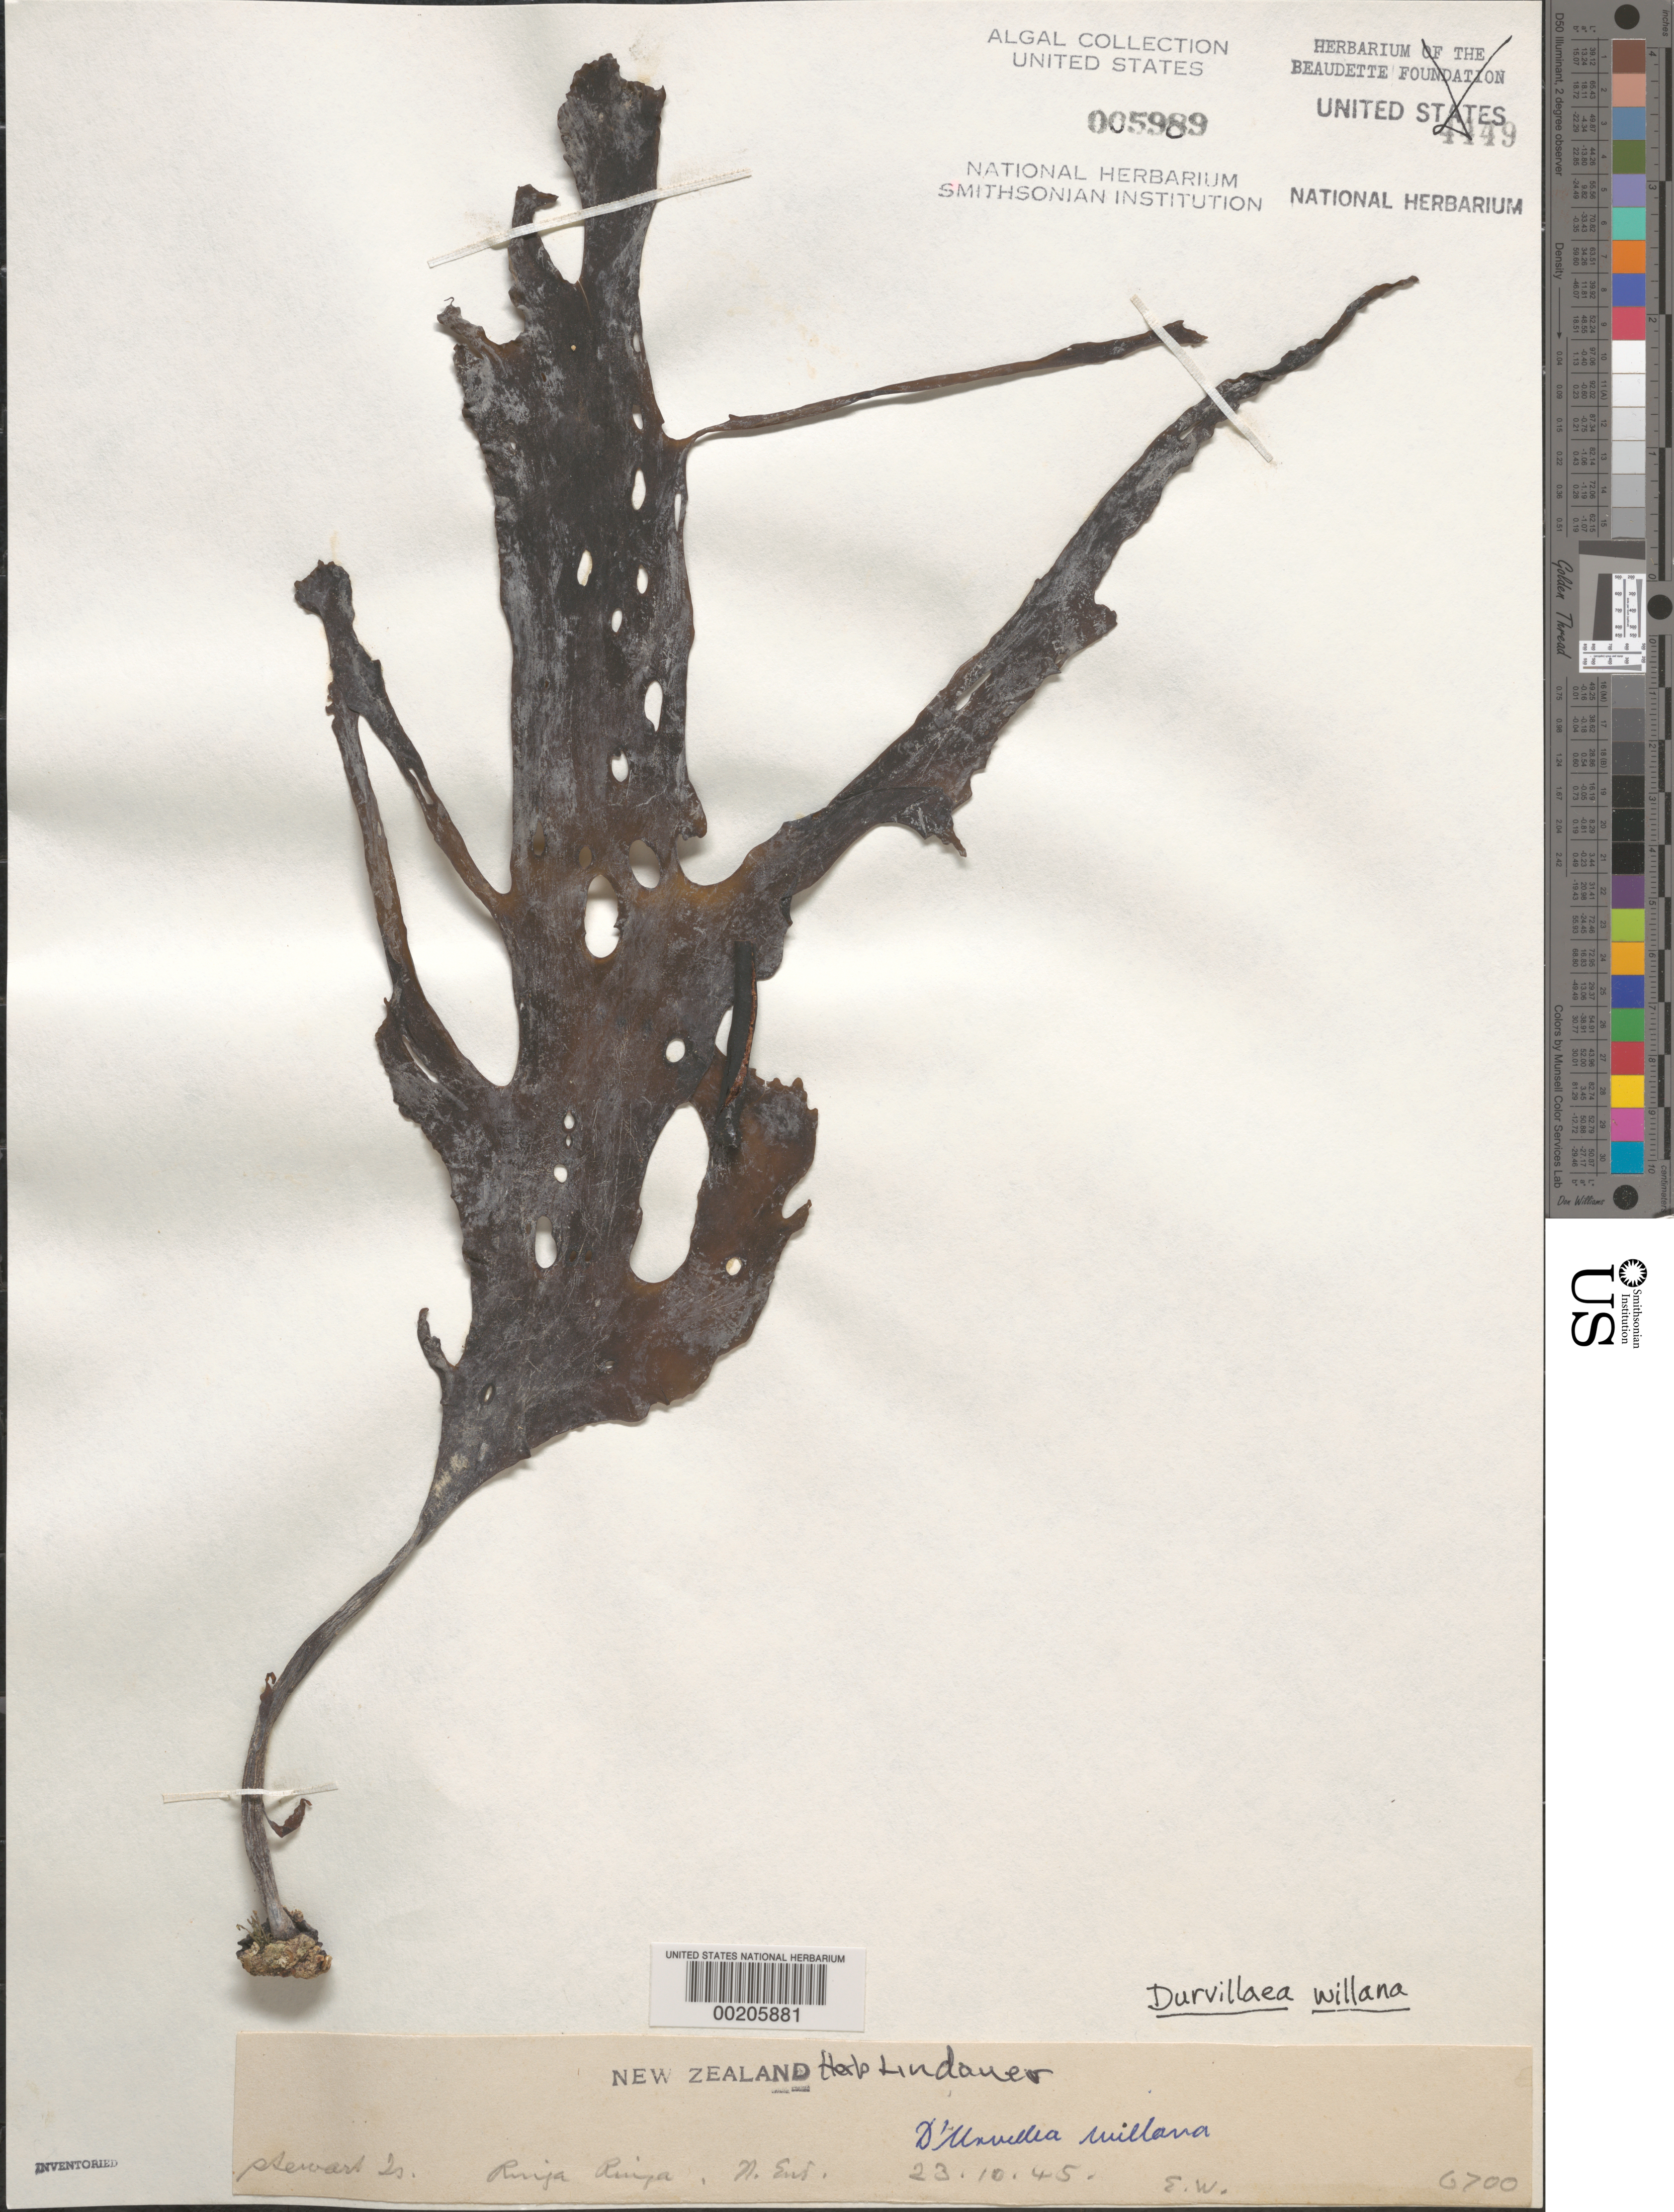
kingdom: Chromista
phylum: Ochrophyta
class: Phaeophyceae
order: Fucales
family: Durvillaeaceae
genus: Durvillaea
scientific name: Durvillaea willana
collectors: V. Lindauer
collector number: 6700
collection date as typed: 23 Oct 1945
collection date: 1945-10-23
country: New Zealand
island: Stewart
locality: Ringaringa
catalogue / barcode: US 5989